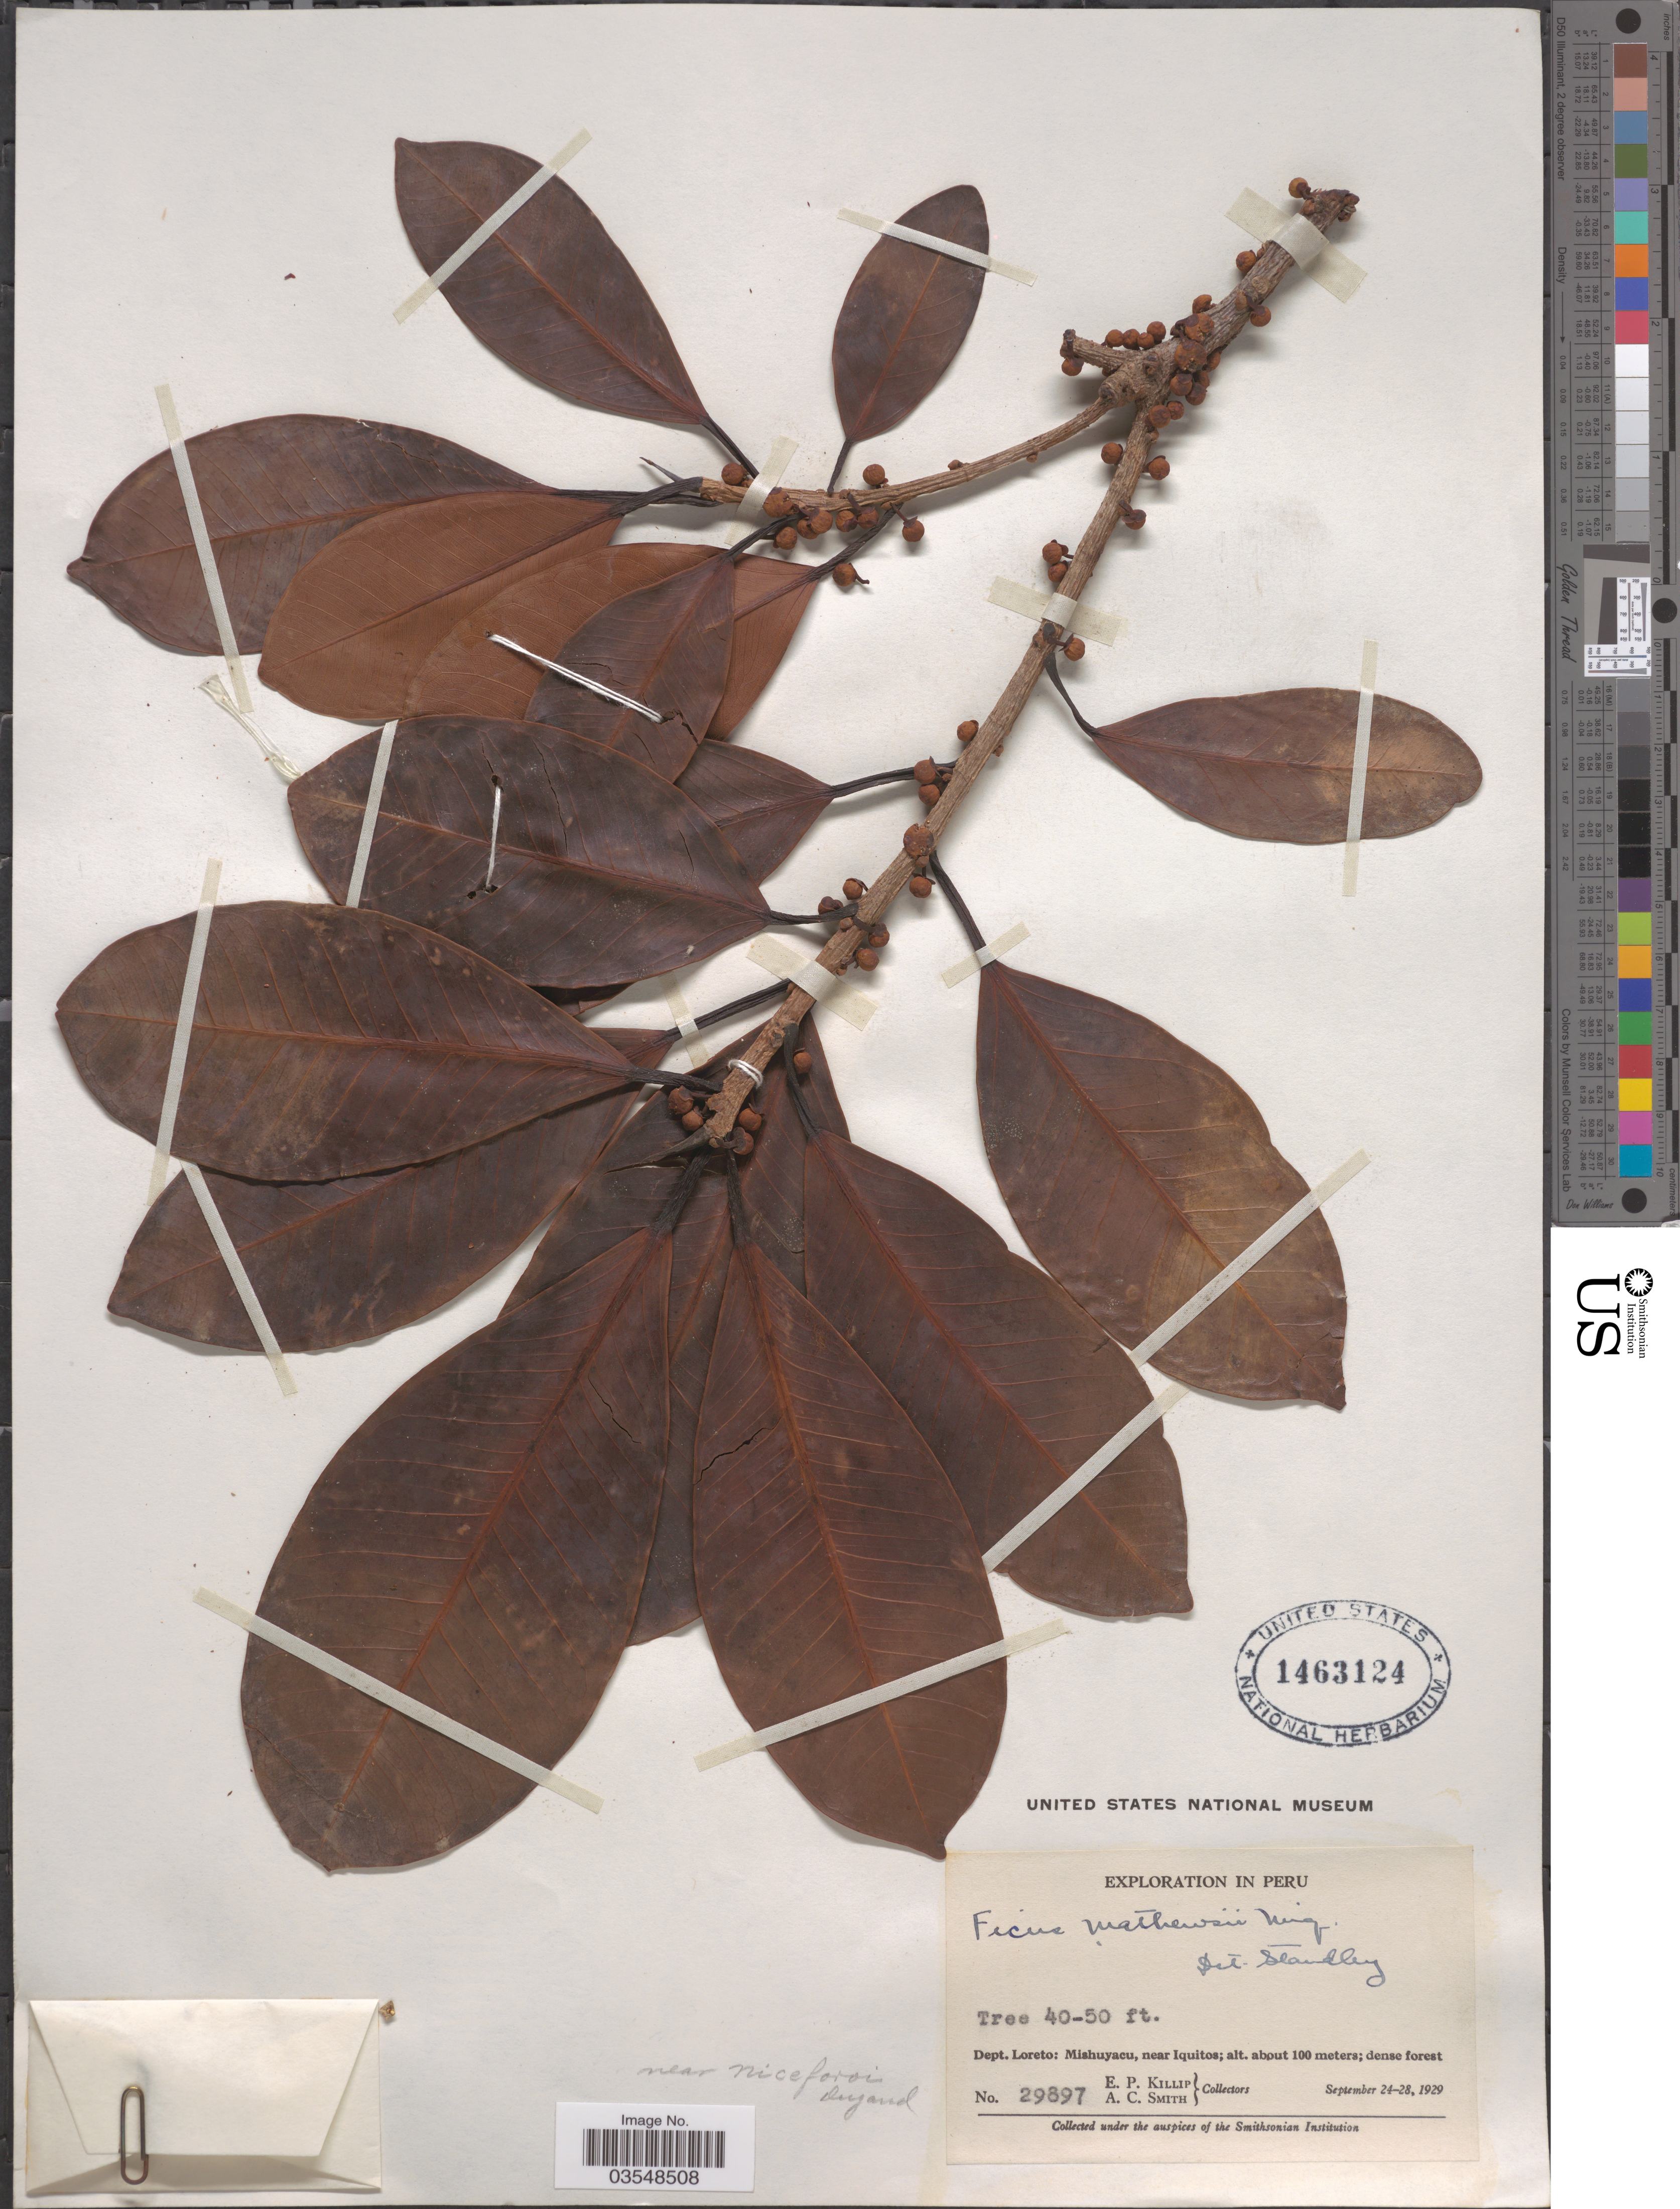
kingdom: Plantae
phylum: Tracheophyta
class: Magnoliopsida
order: Rosales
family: Moraceae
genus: Ficus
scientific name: Ficus guianensis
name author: Desv. ex Ham.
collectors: E. P. Killip & A. C. Smith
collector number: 29897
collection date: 1929-09-24/1929-09-28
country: Peru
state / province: Loreto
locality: Dept. Loreto: Mishuyacu, near Iquitos.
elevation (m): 100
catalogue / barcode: US 1463124